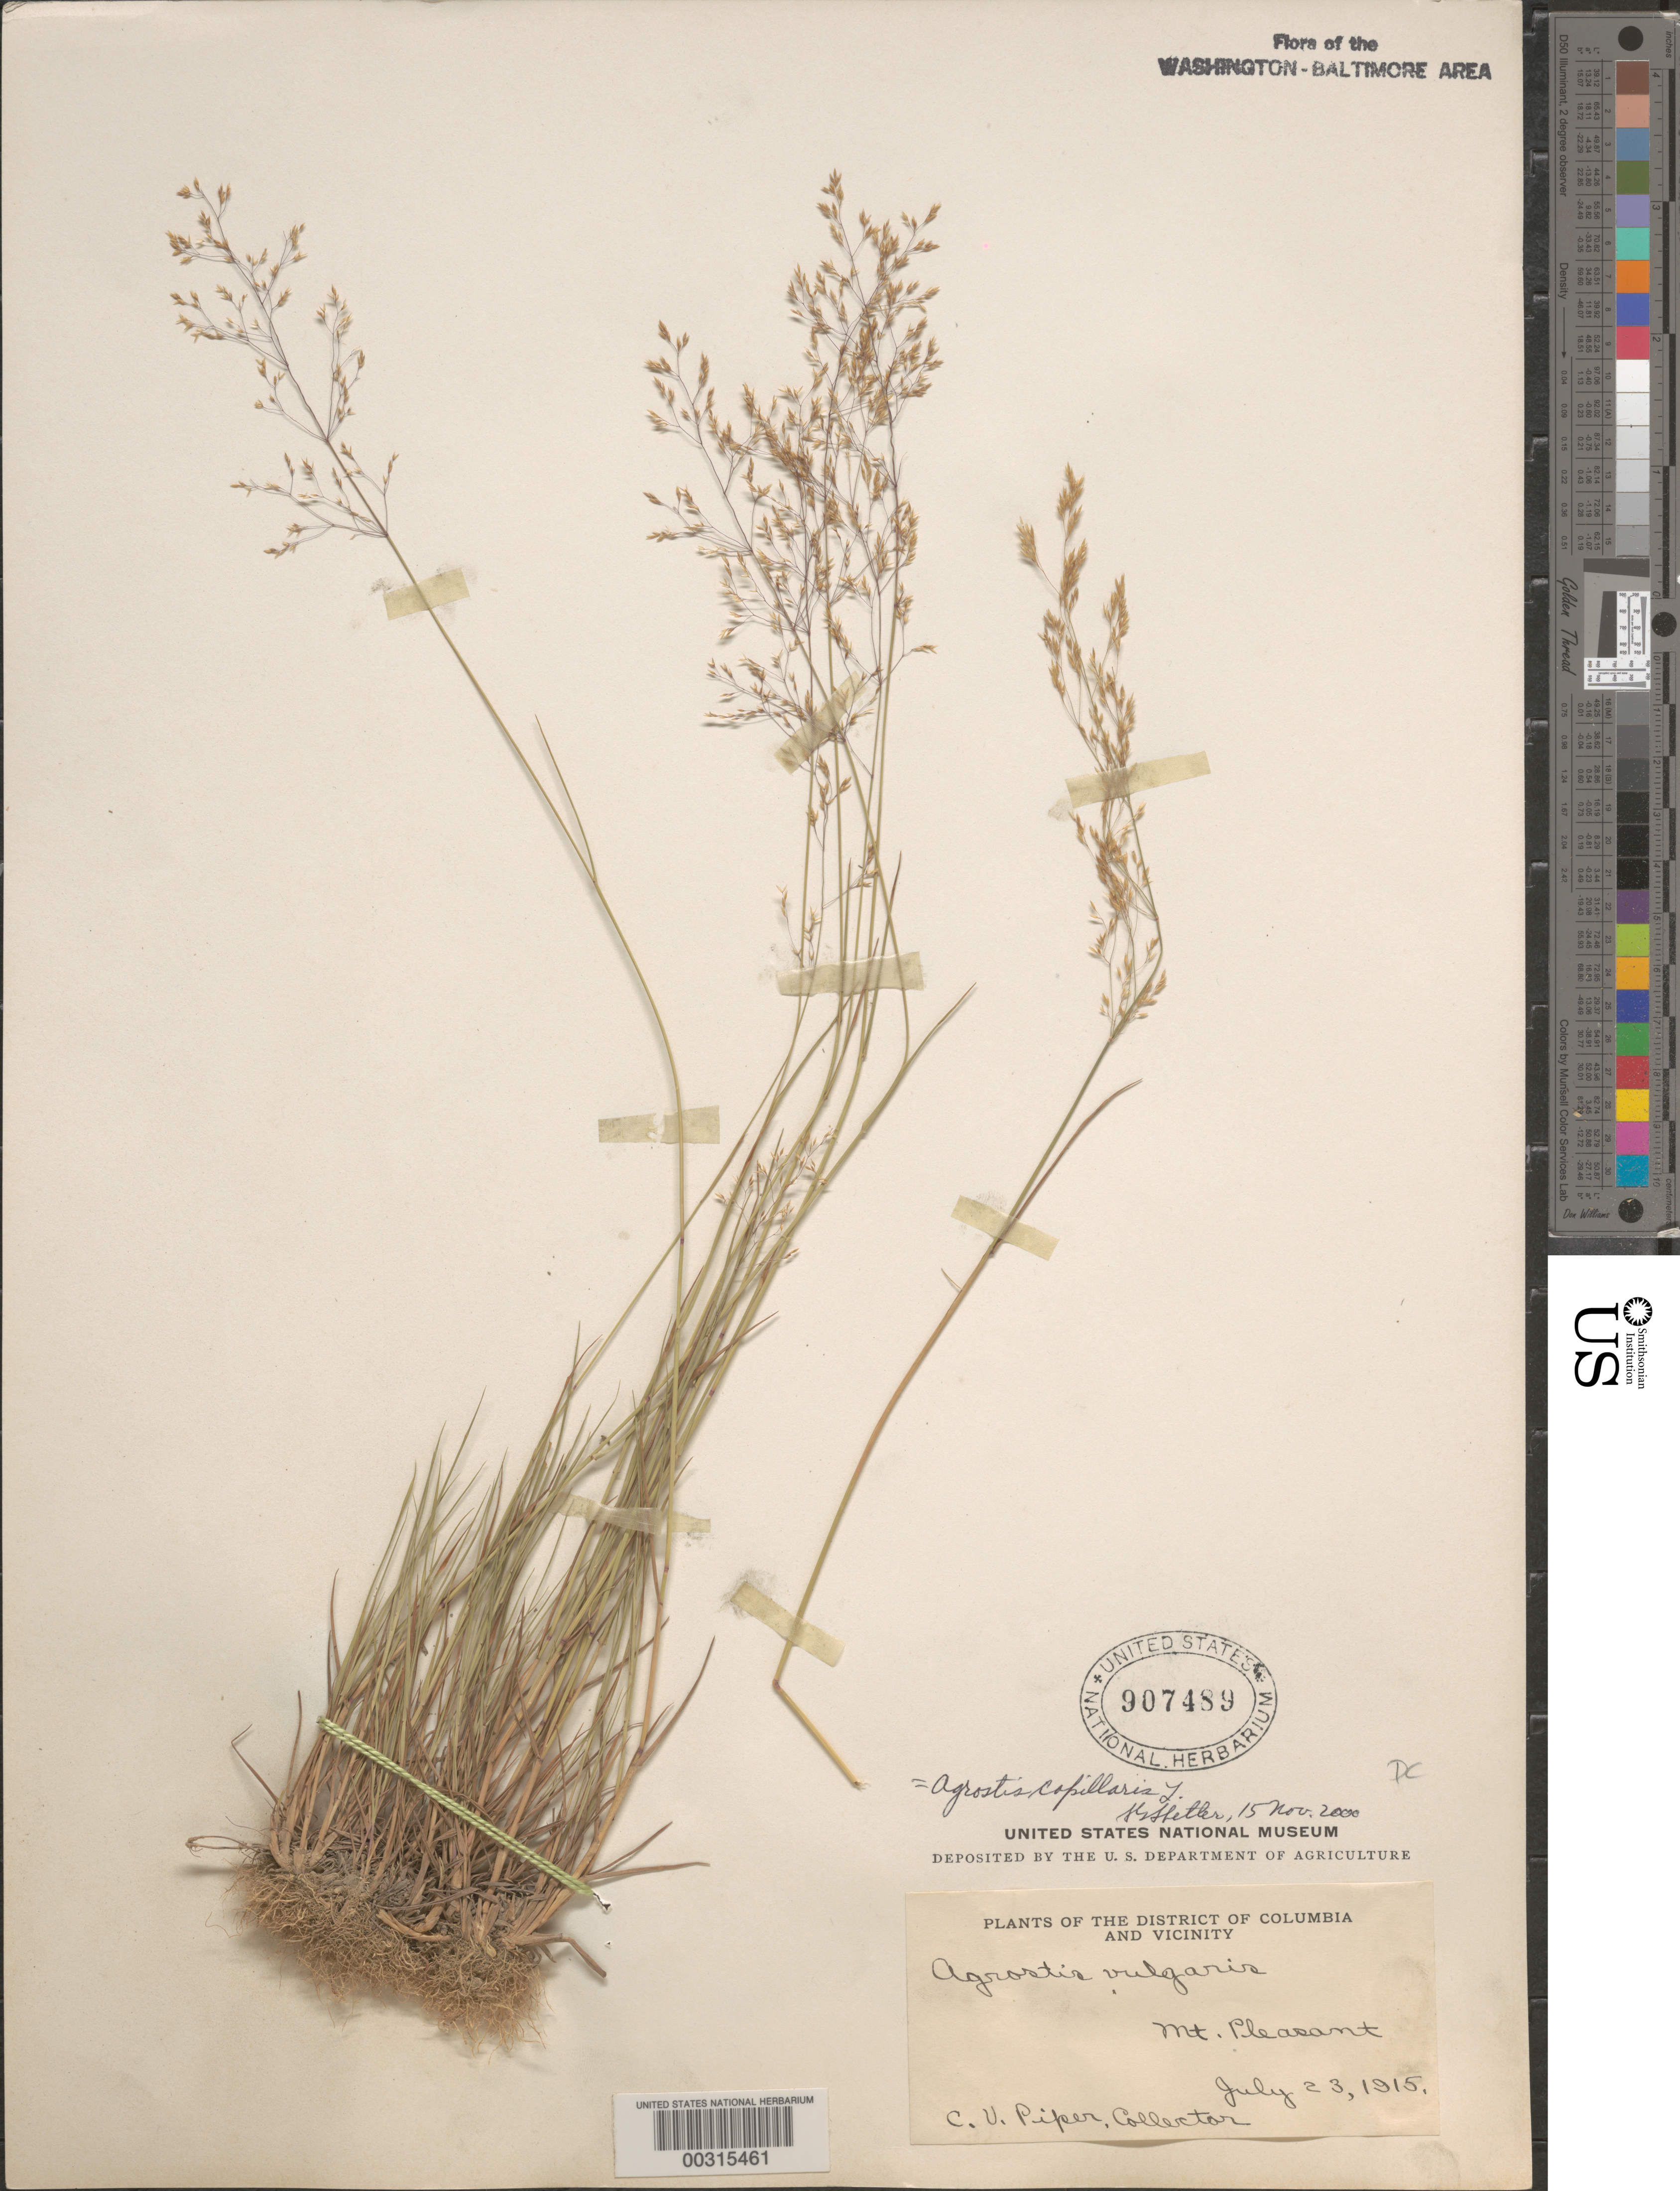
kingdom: Plantae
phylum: Tracheophyta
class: Liliopsida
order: Poales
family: Poaceae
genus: Agrostis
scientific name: Agrostis capillaris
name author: L.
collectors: C. V. Piper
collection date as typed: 23 Jul 1915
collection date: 1915-07-23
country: United States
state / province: District of Columbia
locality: Mount Pleasant Rock Creek Park and Vicinity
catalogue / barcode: US 907489